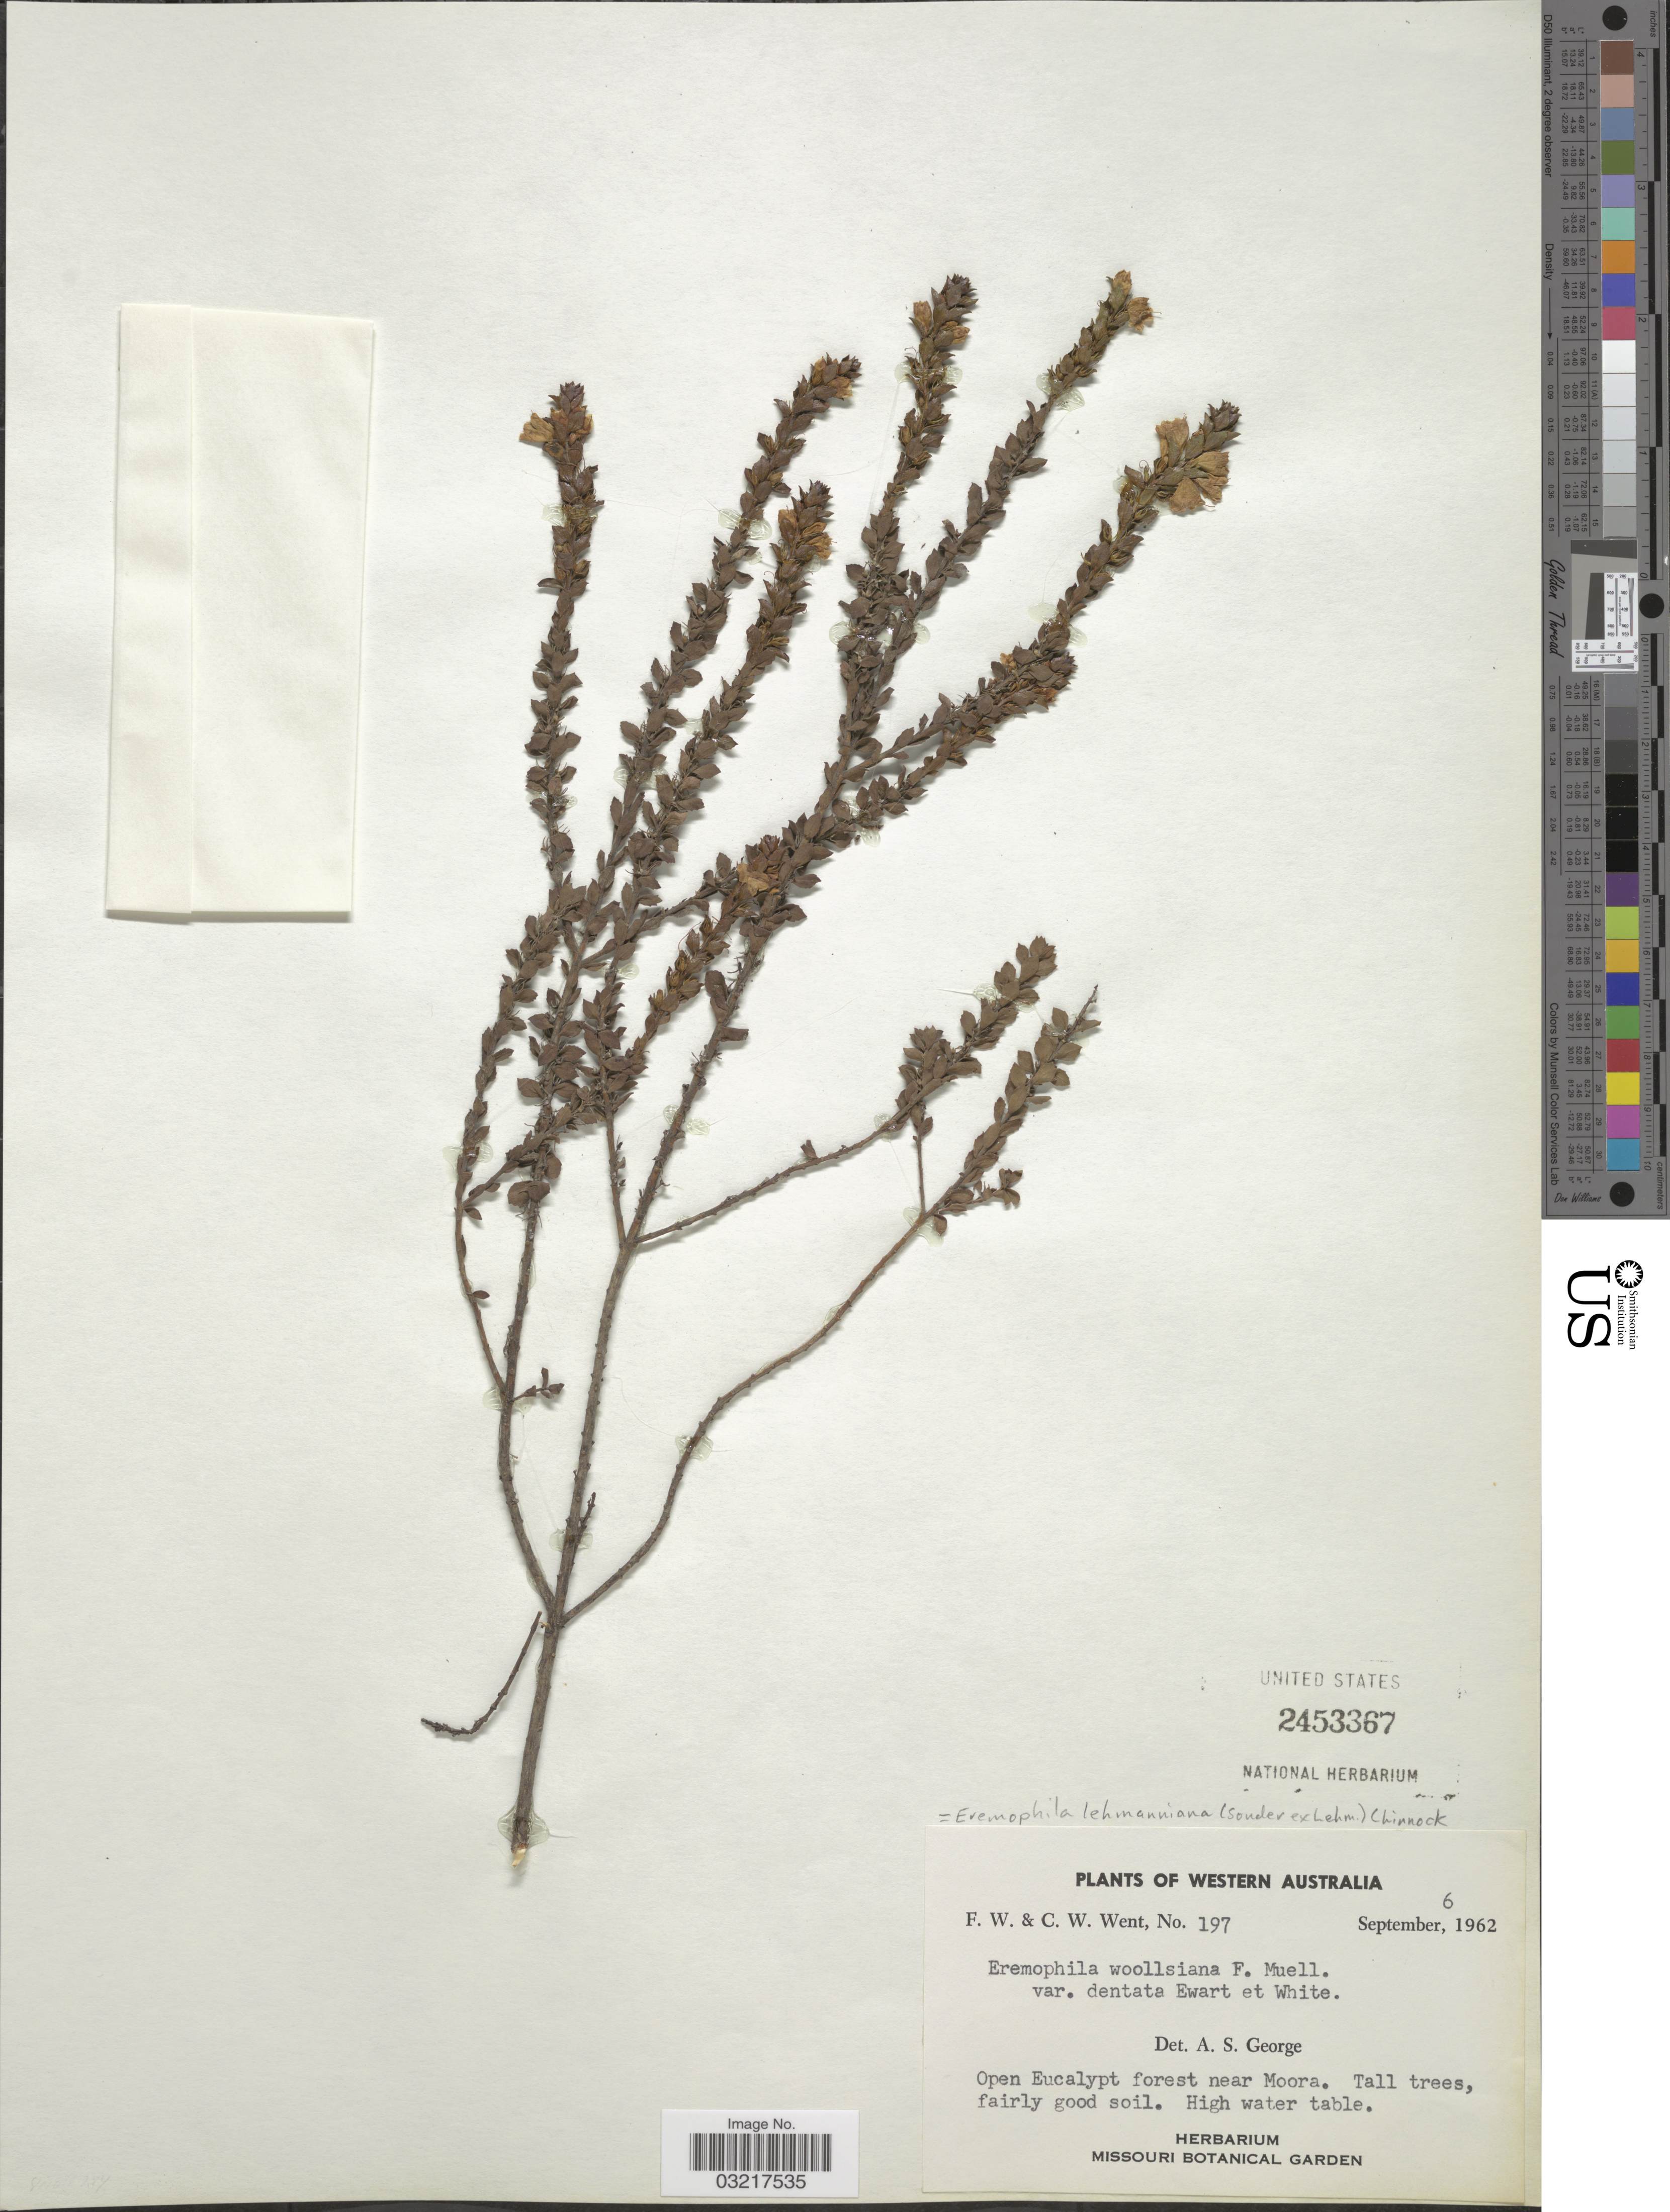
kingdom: Plantae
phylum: Tracheophyta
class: Magnoliopsida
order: Lamiales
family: Scrophulariaceae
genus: Eremophila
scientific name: Eremophila lehmanniana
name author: Chinnock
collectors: F. W. Went & C. W. Went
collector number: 197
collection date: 1962-09-06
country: Australia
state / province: Western Australia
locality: Open Eucalypt forest near Moora. High water table.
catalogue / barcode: US 2453367